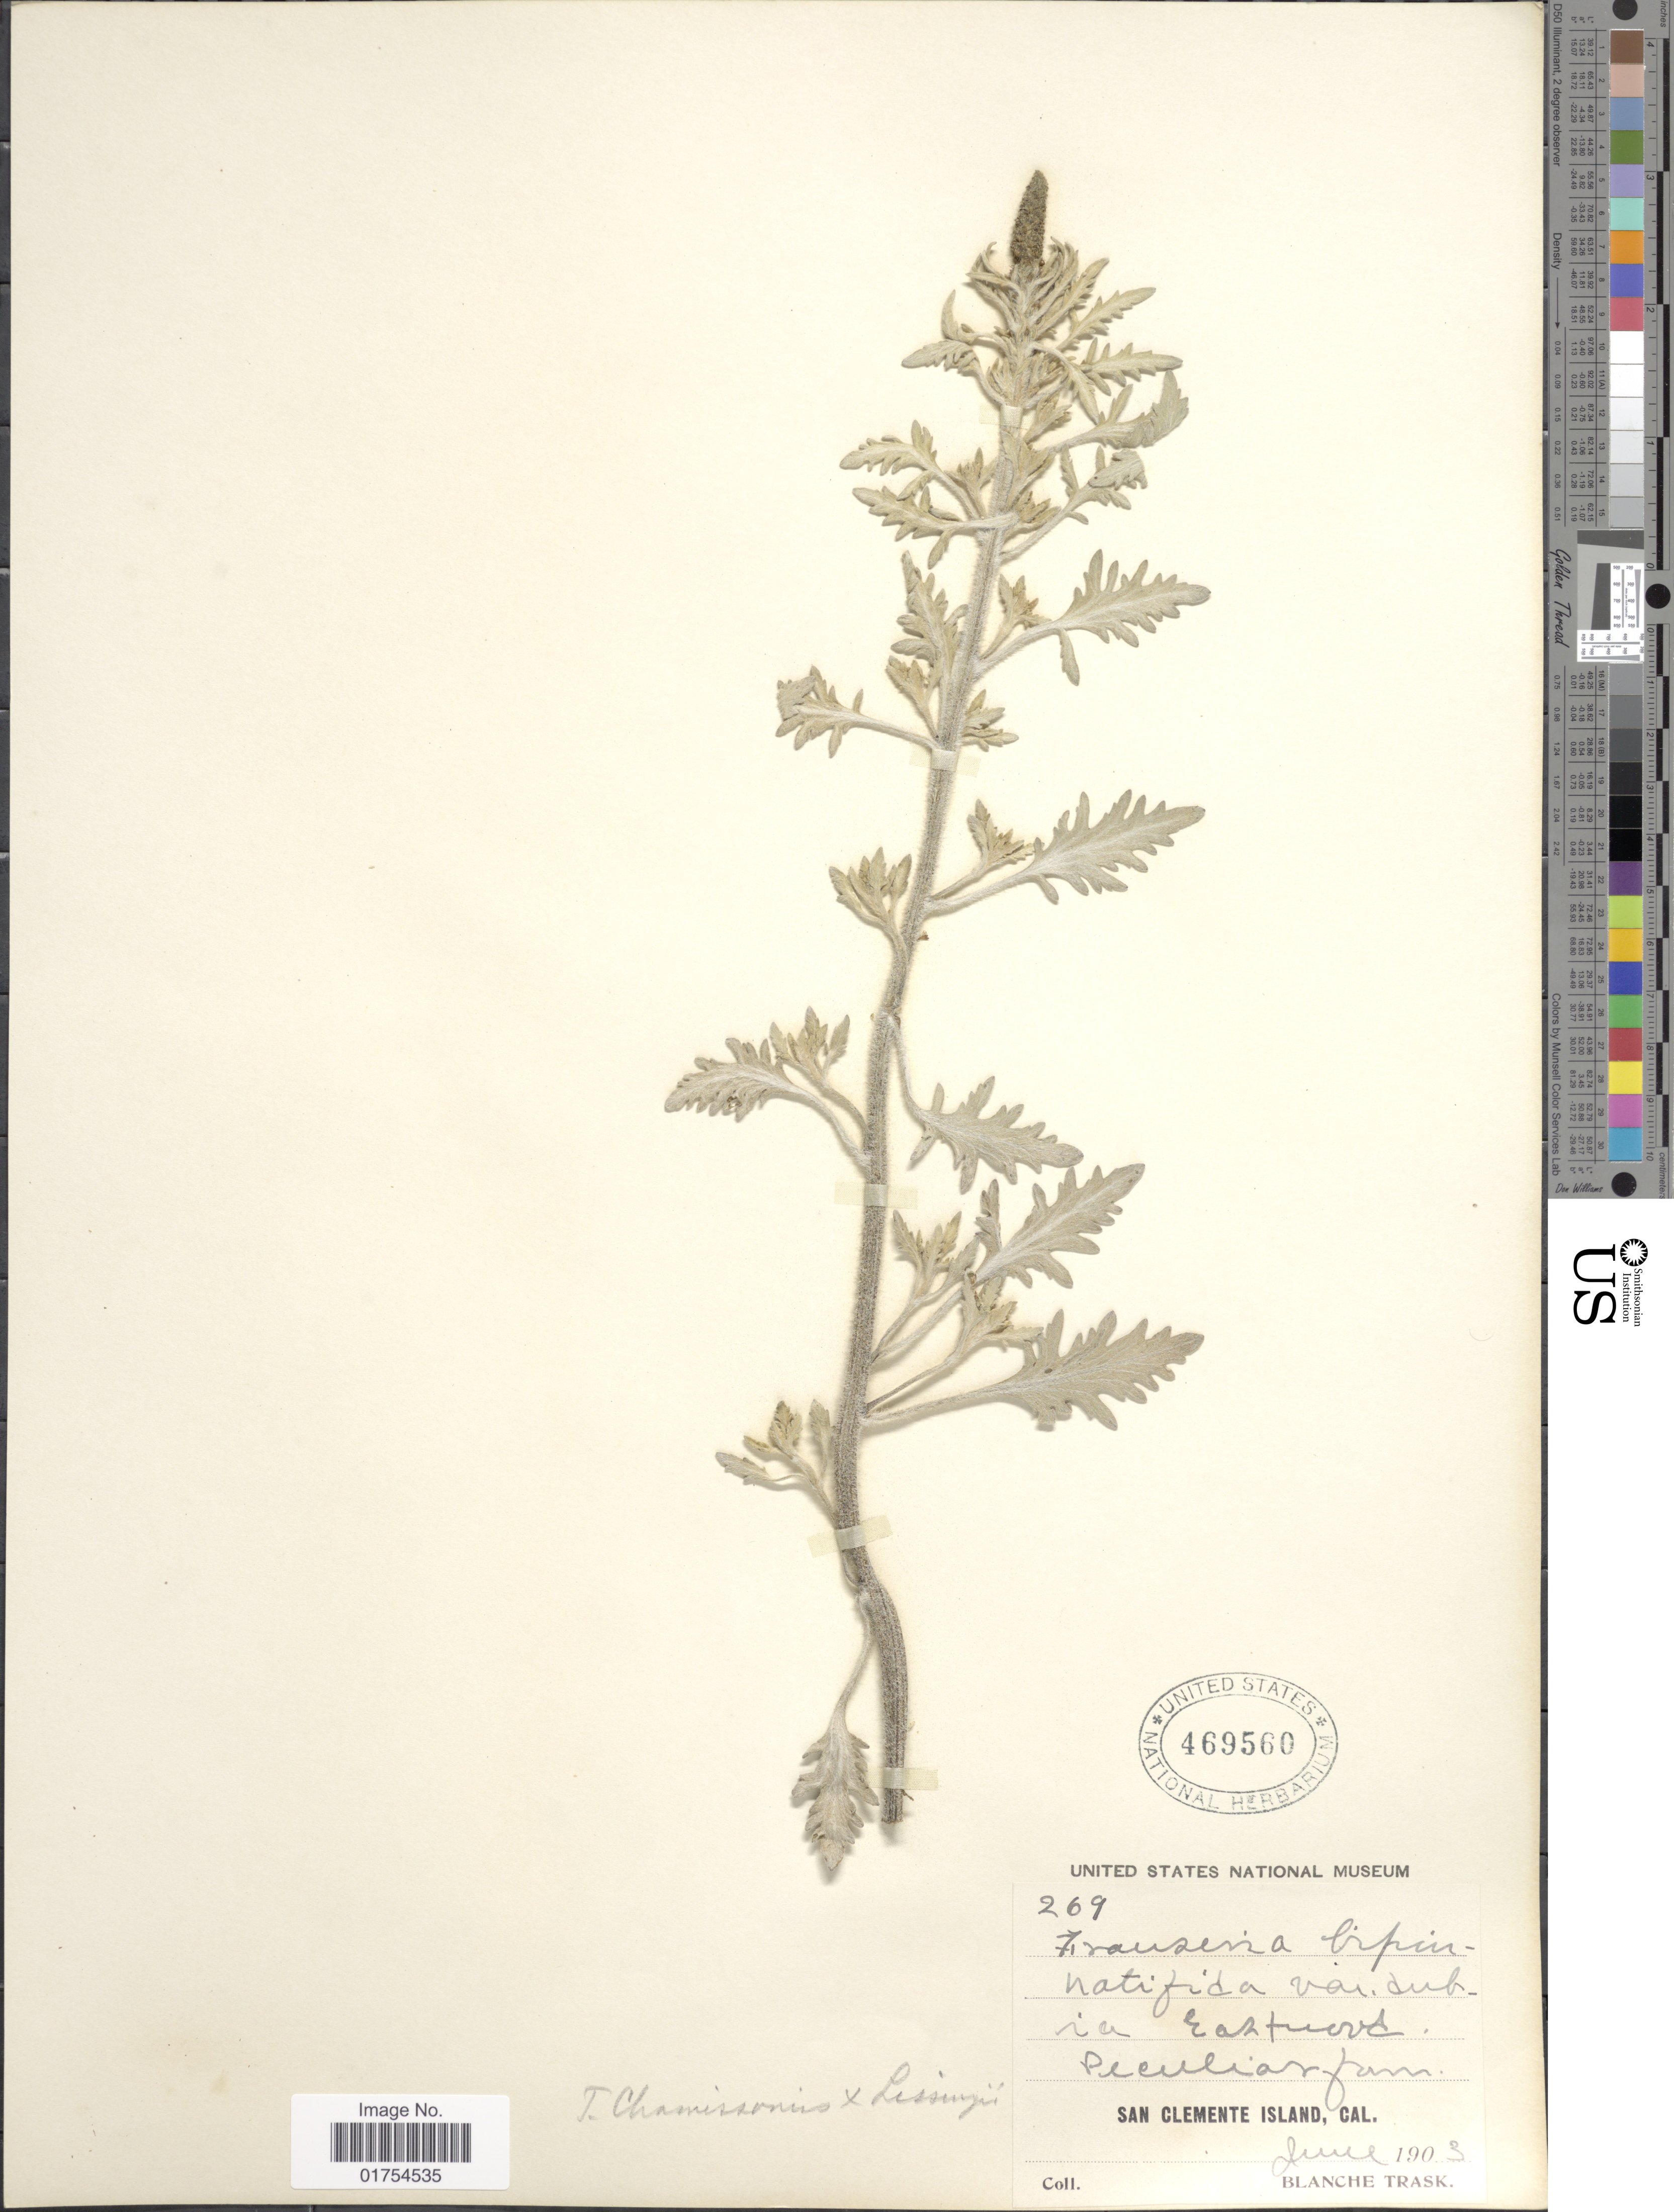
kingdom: Plantae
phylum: Tracheophyta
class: Magnoliopsida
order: Asterales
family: Asteraceae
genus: Franseria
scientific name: Franseria chamissonis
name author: Less.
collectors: B. Trask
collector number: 269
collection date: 1903-06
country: United States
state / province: California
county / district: Los Angeles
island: San Clemente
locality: San Clemente Island, Cal.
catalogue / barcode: US 469560